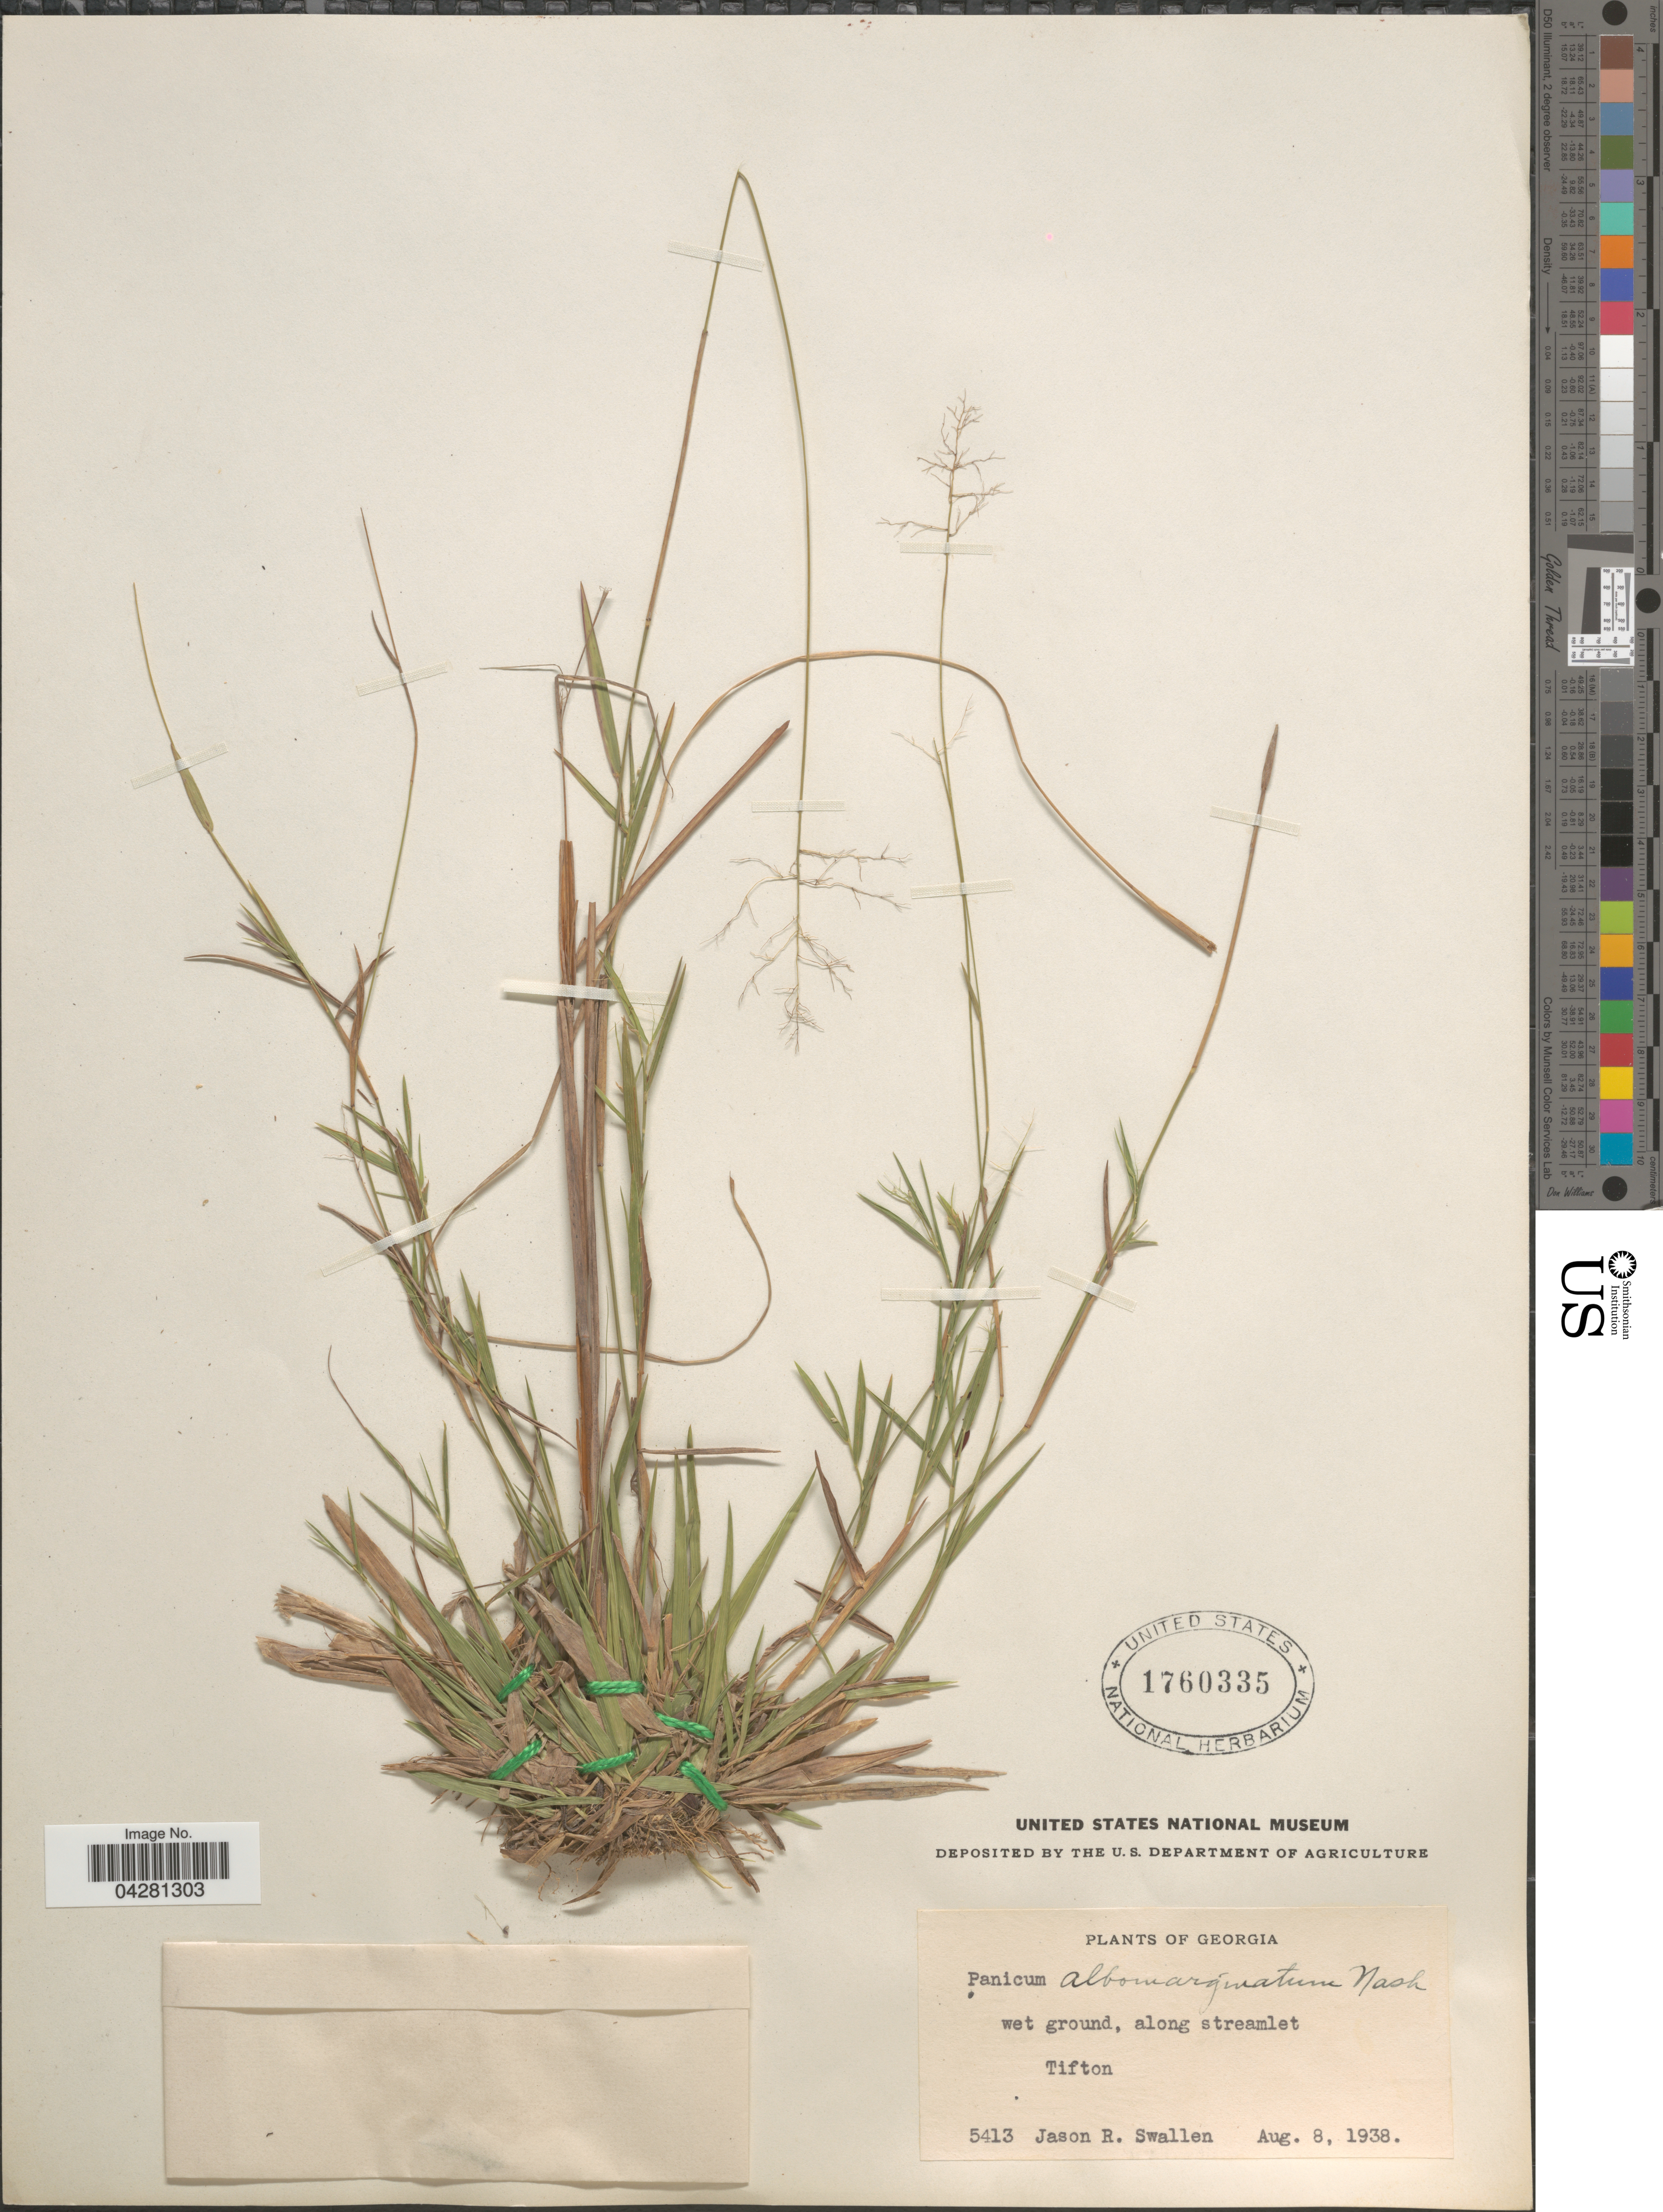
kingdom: Plantae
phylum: Tracheophyta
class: Liliopsida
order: Poales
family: Poaceae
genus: Dichanthelium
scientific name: Dichanthelium dichotomum var. unciphyllum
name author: (Trin.) Davidse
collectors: J. R. Swallen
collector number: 5413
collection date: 1938-08-08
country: United States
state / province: Georgia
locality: Wet ground, along streamlet. Tifton.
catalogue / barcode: US 1760335